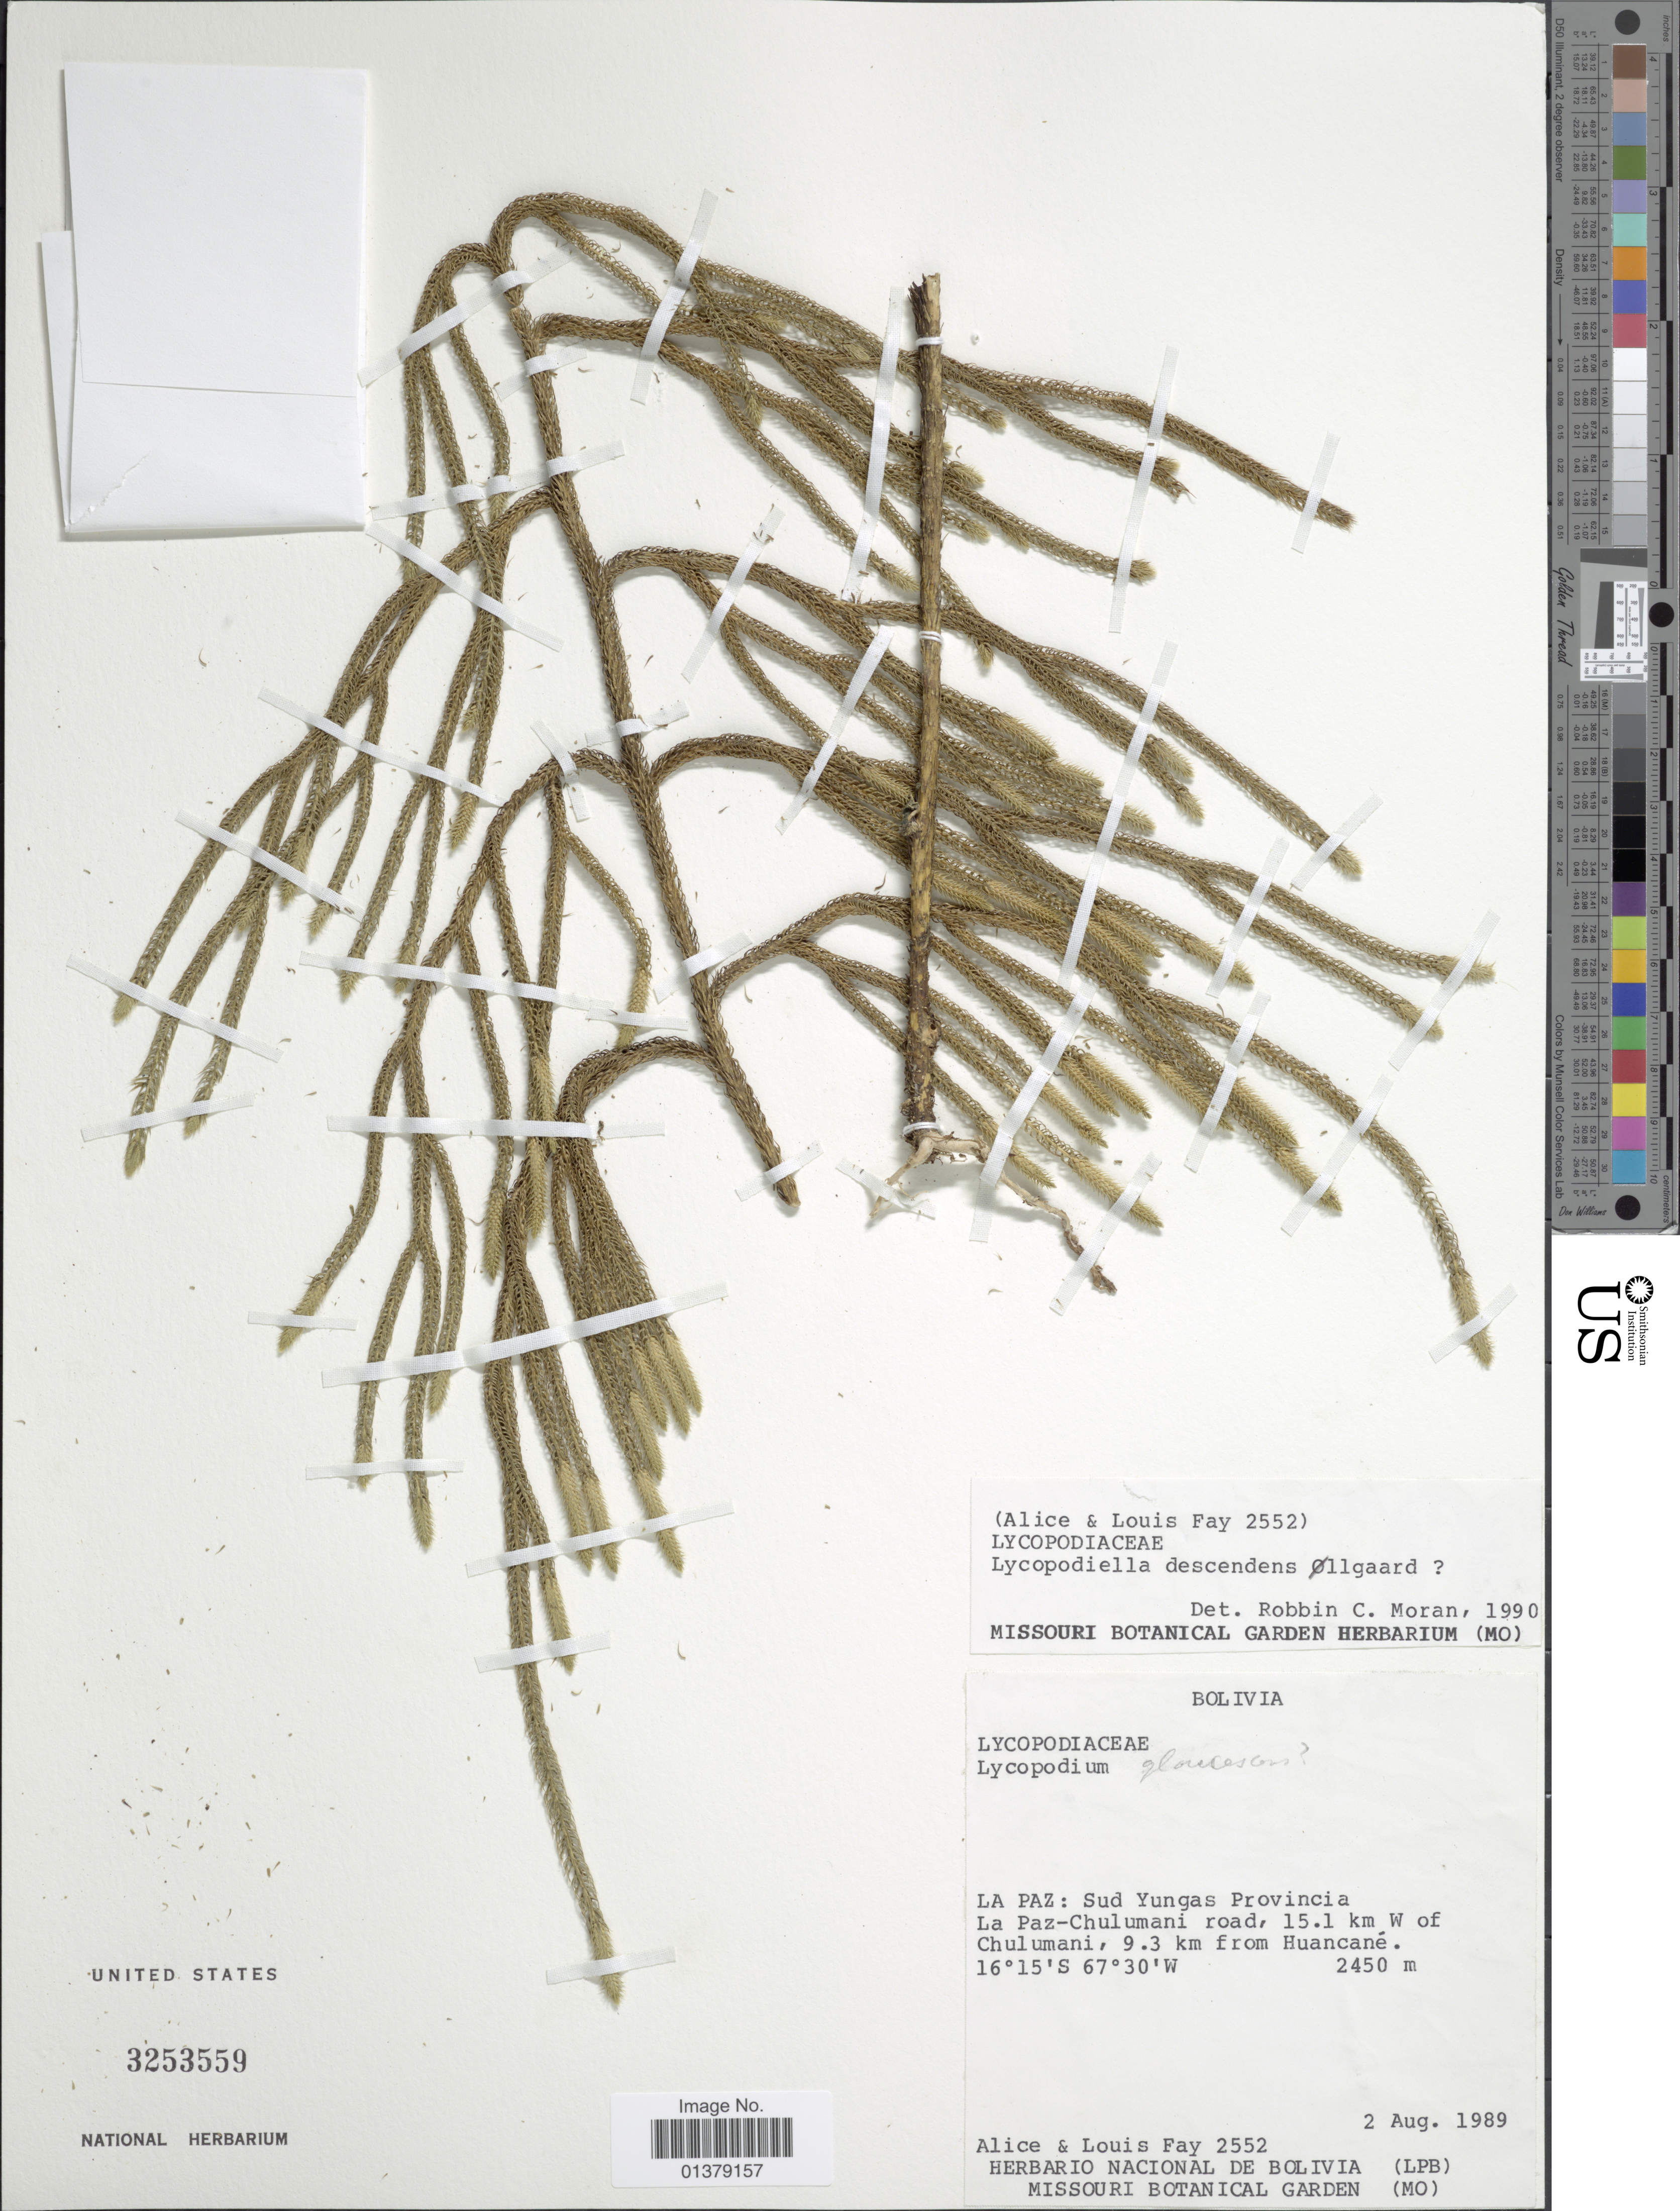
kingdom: Plantae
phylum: Tracheophyta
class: Lycopodiopsida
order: Lycopodiales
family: Lycopodiaceae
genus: Palhinhaea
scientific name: Palhinhaea glaucescens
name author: (C. Presl) Holub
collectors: A. Fay & L. Fay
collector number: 2552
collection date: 1989-08-02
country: Bolivia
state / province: La Paz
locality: Sud Yungas provincia La Paz-Chulumani road, 15.1 km W of Chulumani, 9.3 km from Huancané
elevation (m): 2450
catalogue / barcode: US 3253559